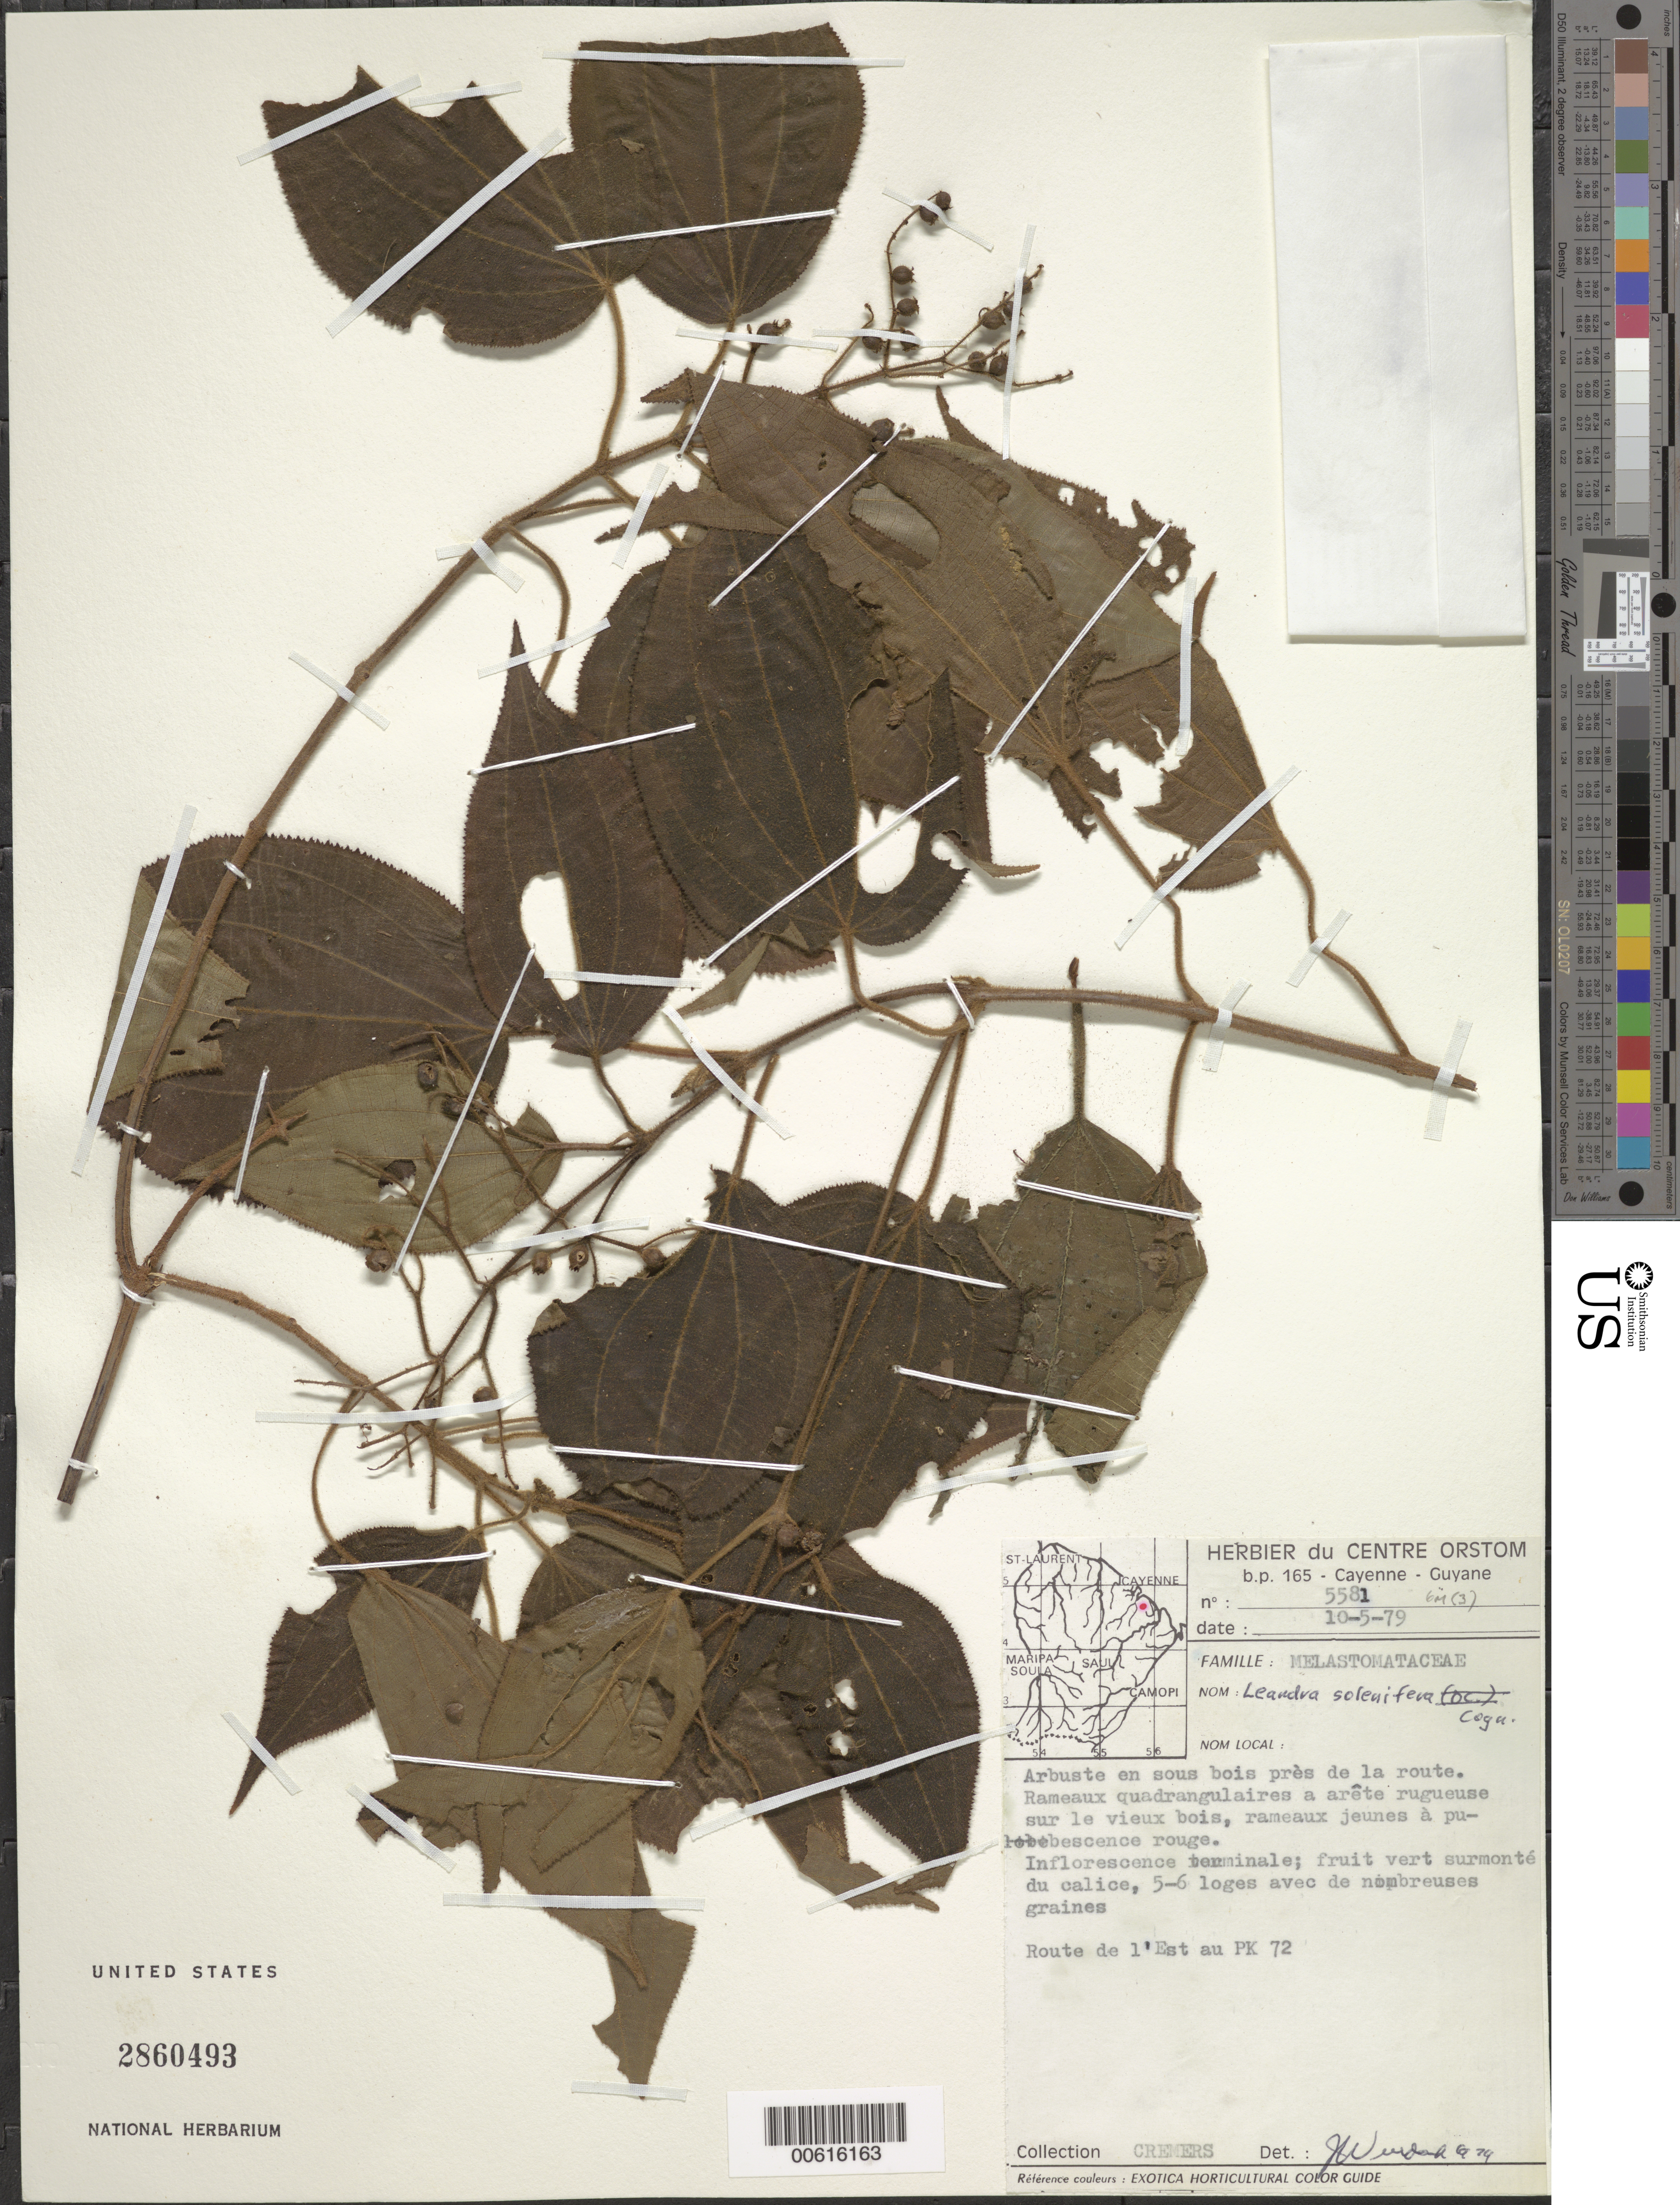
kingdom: Plantae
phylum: Tracheophyta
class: Magnoliopsida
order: Myrtales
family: Melastomataceae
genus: Leandra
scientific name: Leandra solenifera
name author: Cogn.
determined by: Wurdack, John J., (US), US (UNITED STATES)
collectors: G. Cremers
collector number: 5581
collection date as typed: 10-May-79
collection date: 1979-05-10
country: French Guiana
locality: Route de l'Est au PK 72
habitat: Sous bois pres de la route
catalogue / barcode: US 2860493